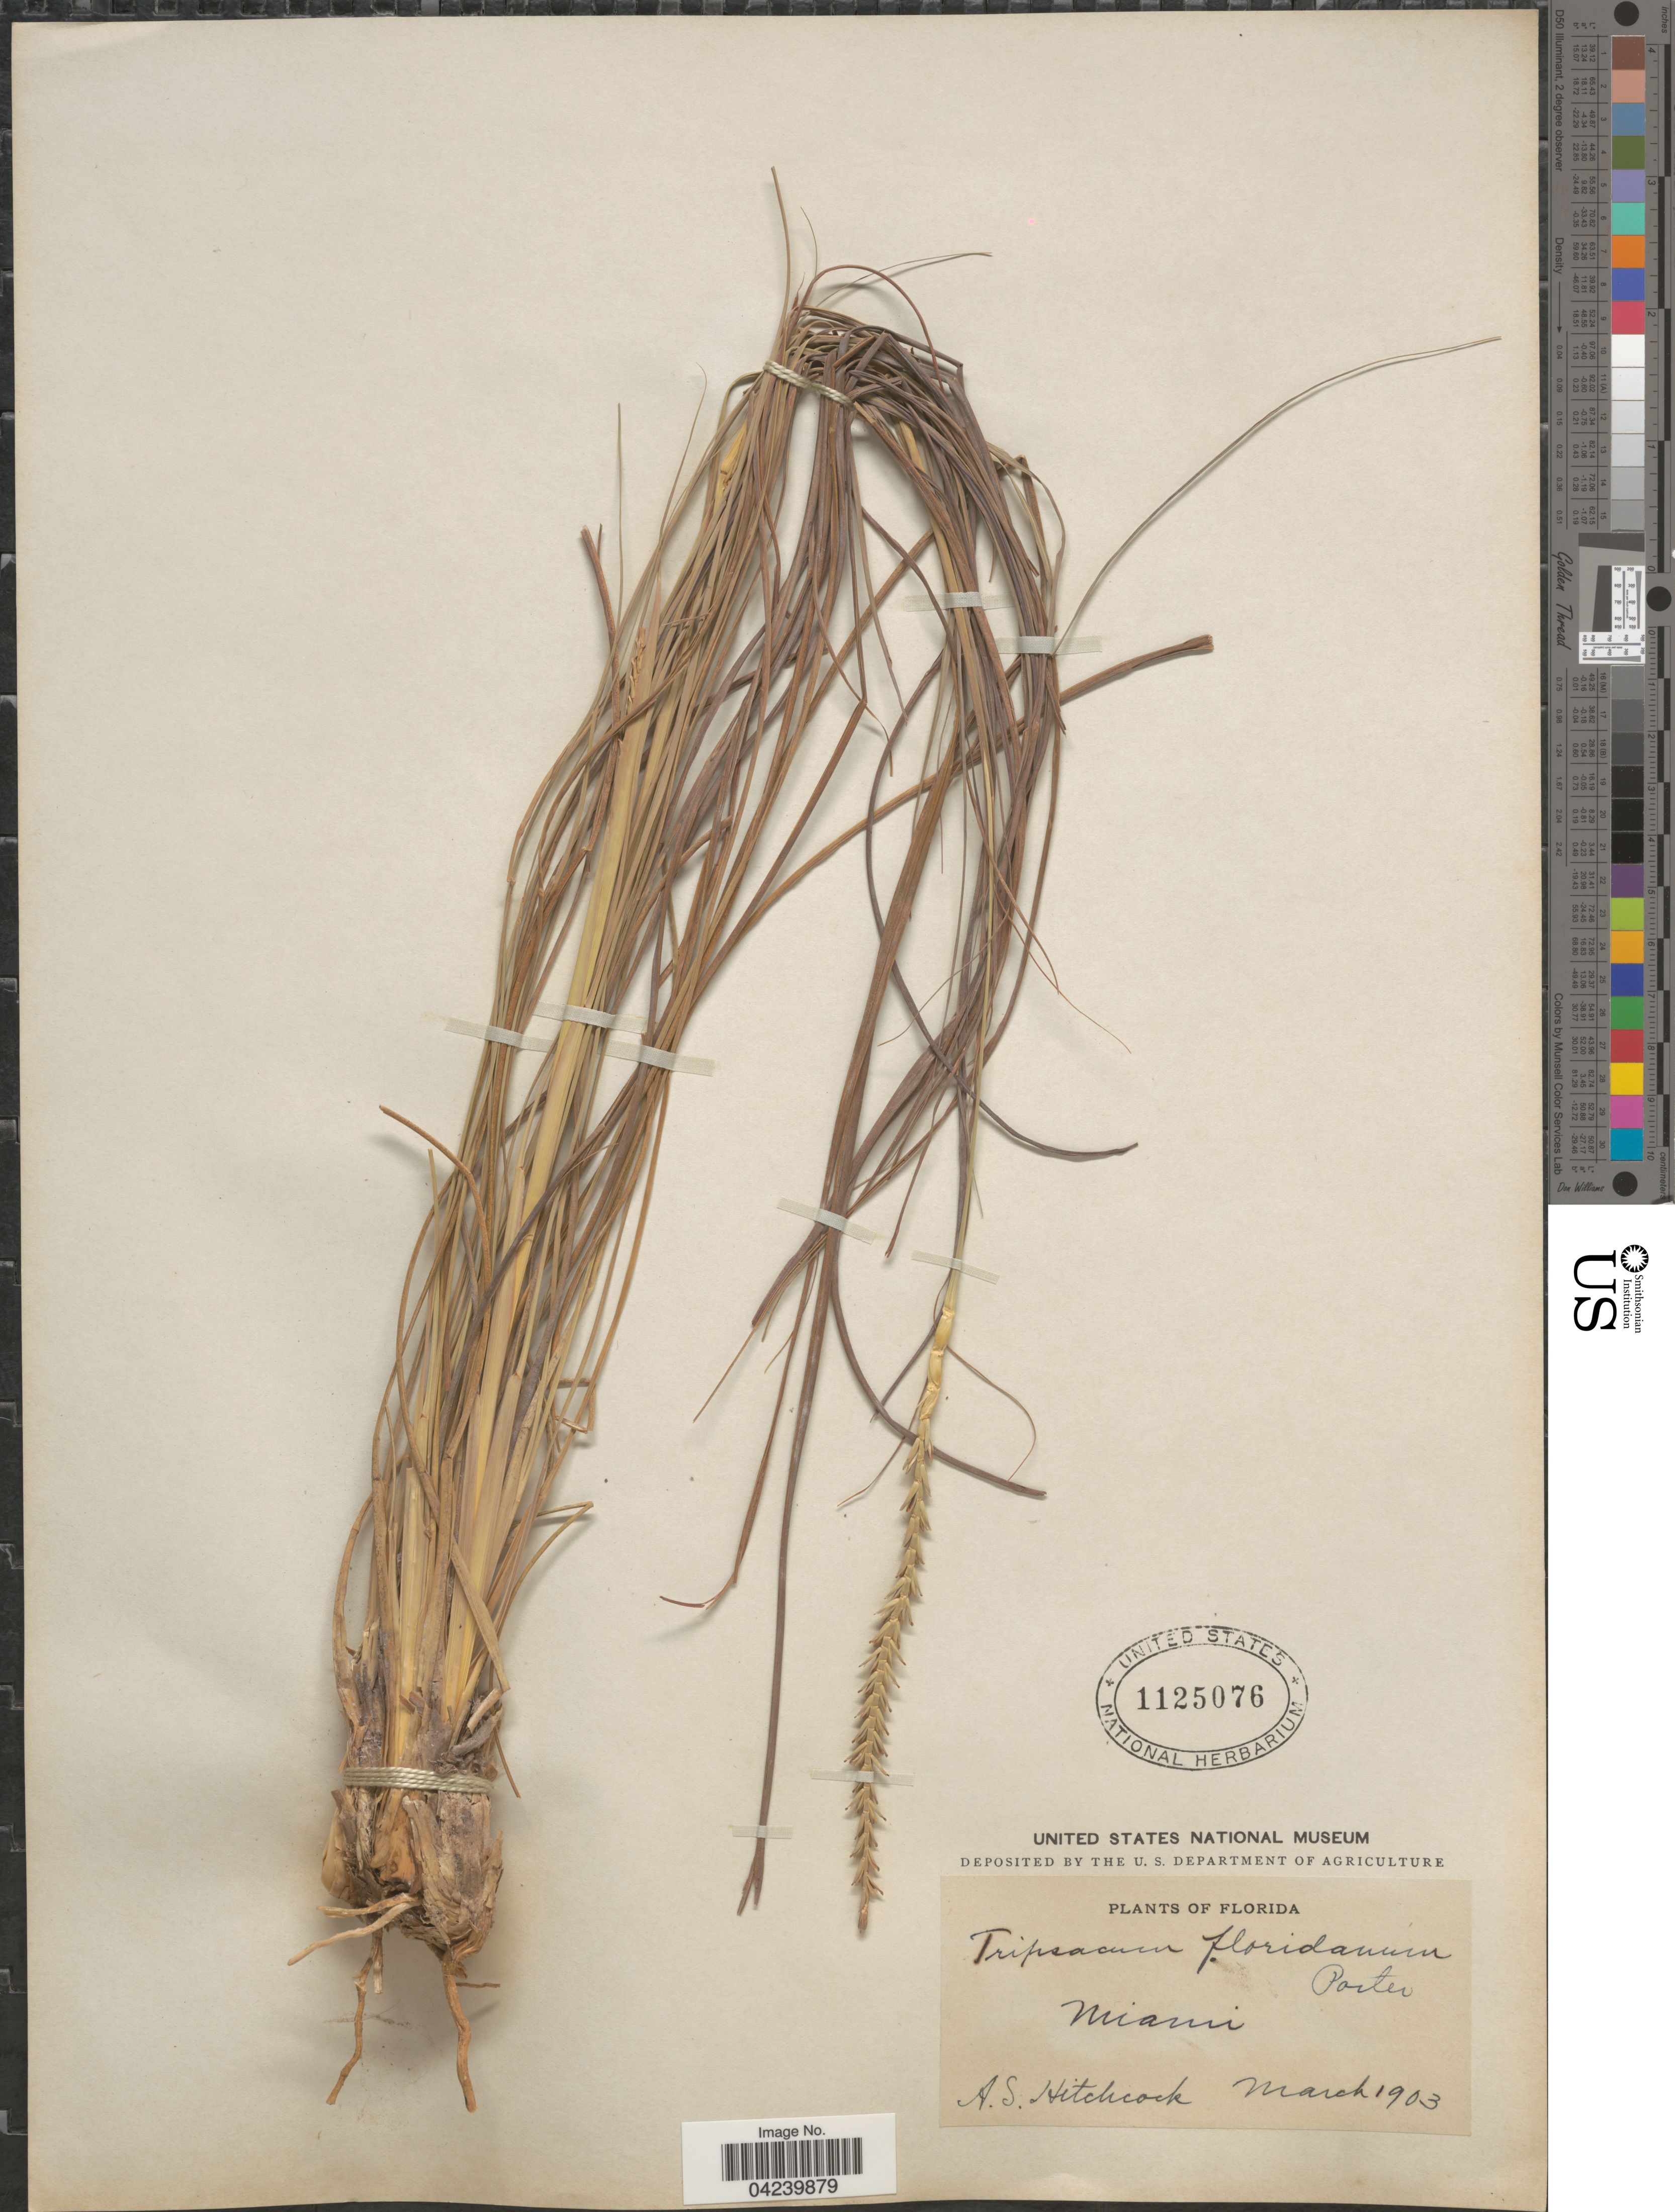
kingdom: Plantae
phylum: Tracheophyta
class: Liliopsida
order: Poales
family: Poaceae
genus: Tripsacum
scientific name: Tripsacum dactyloides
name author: (L.) L.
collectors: A. S. Hitchcock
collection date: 1903-03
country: United States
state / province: Florida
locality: Miami.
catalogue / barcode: US 1125076